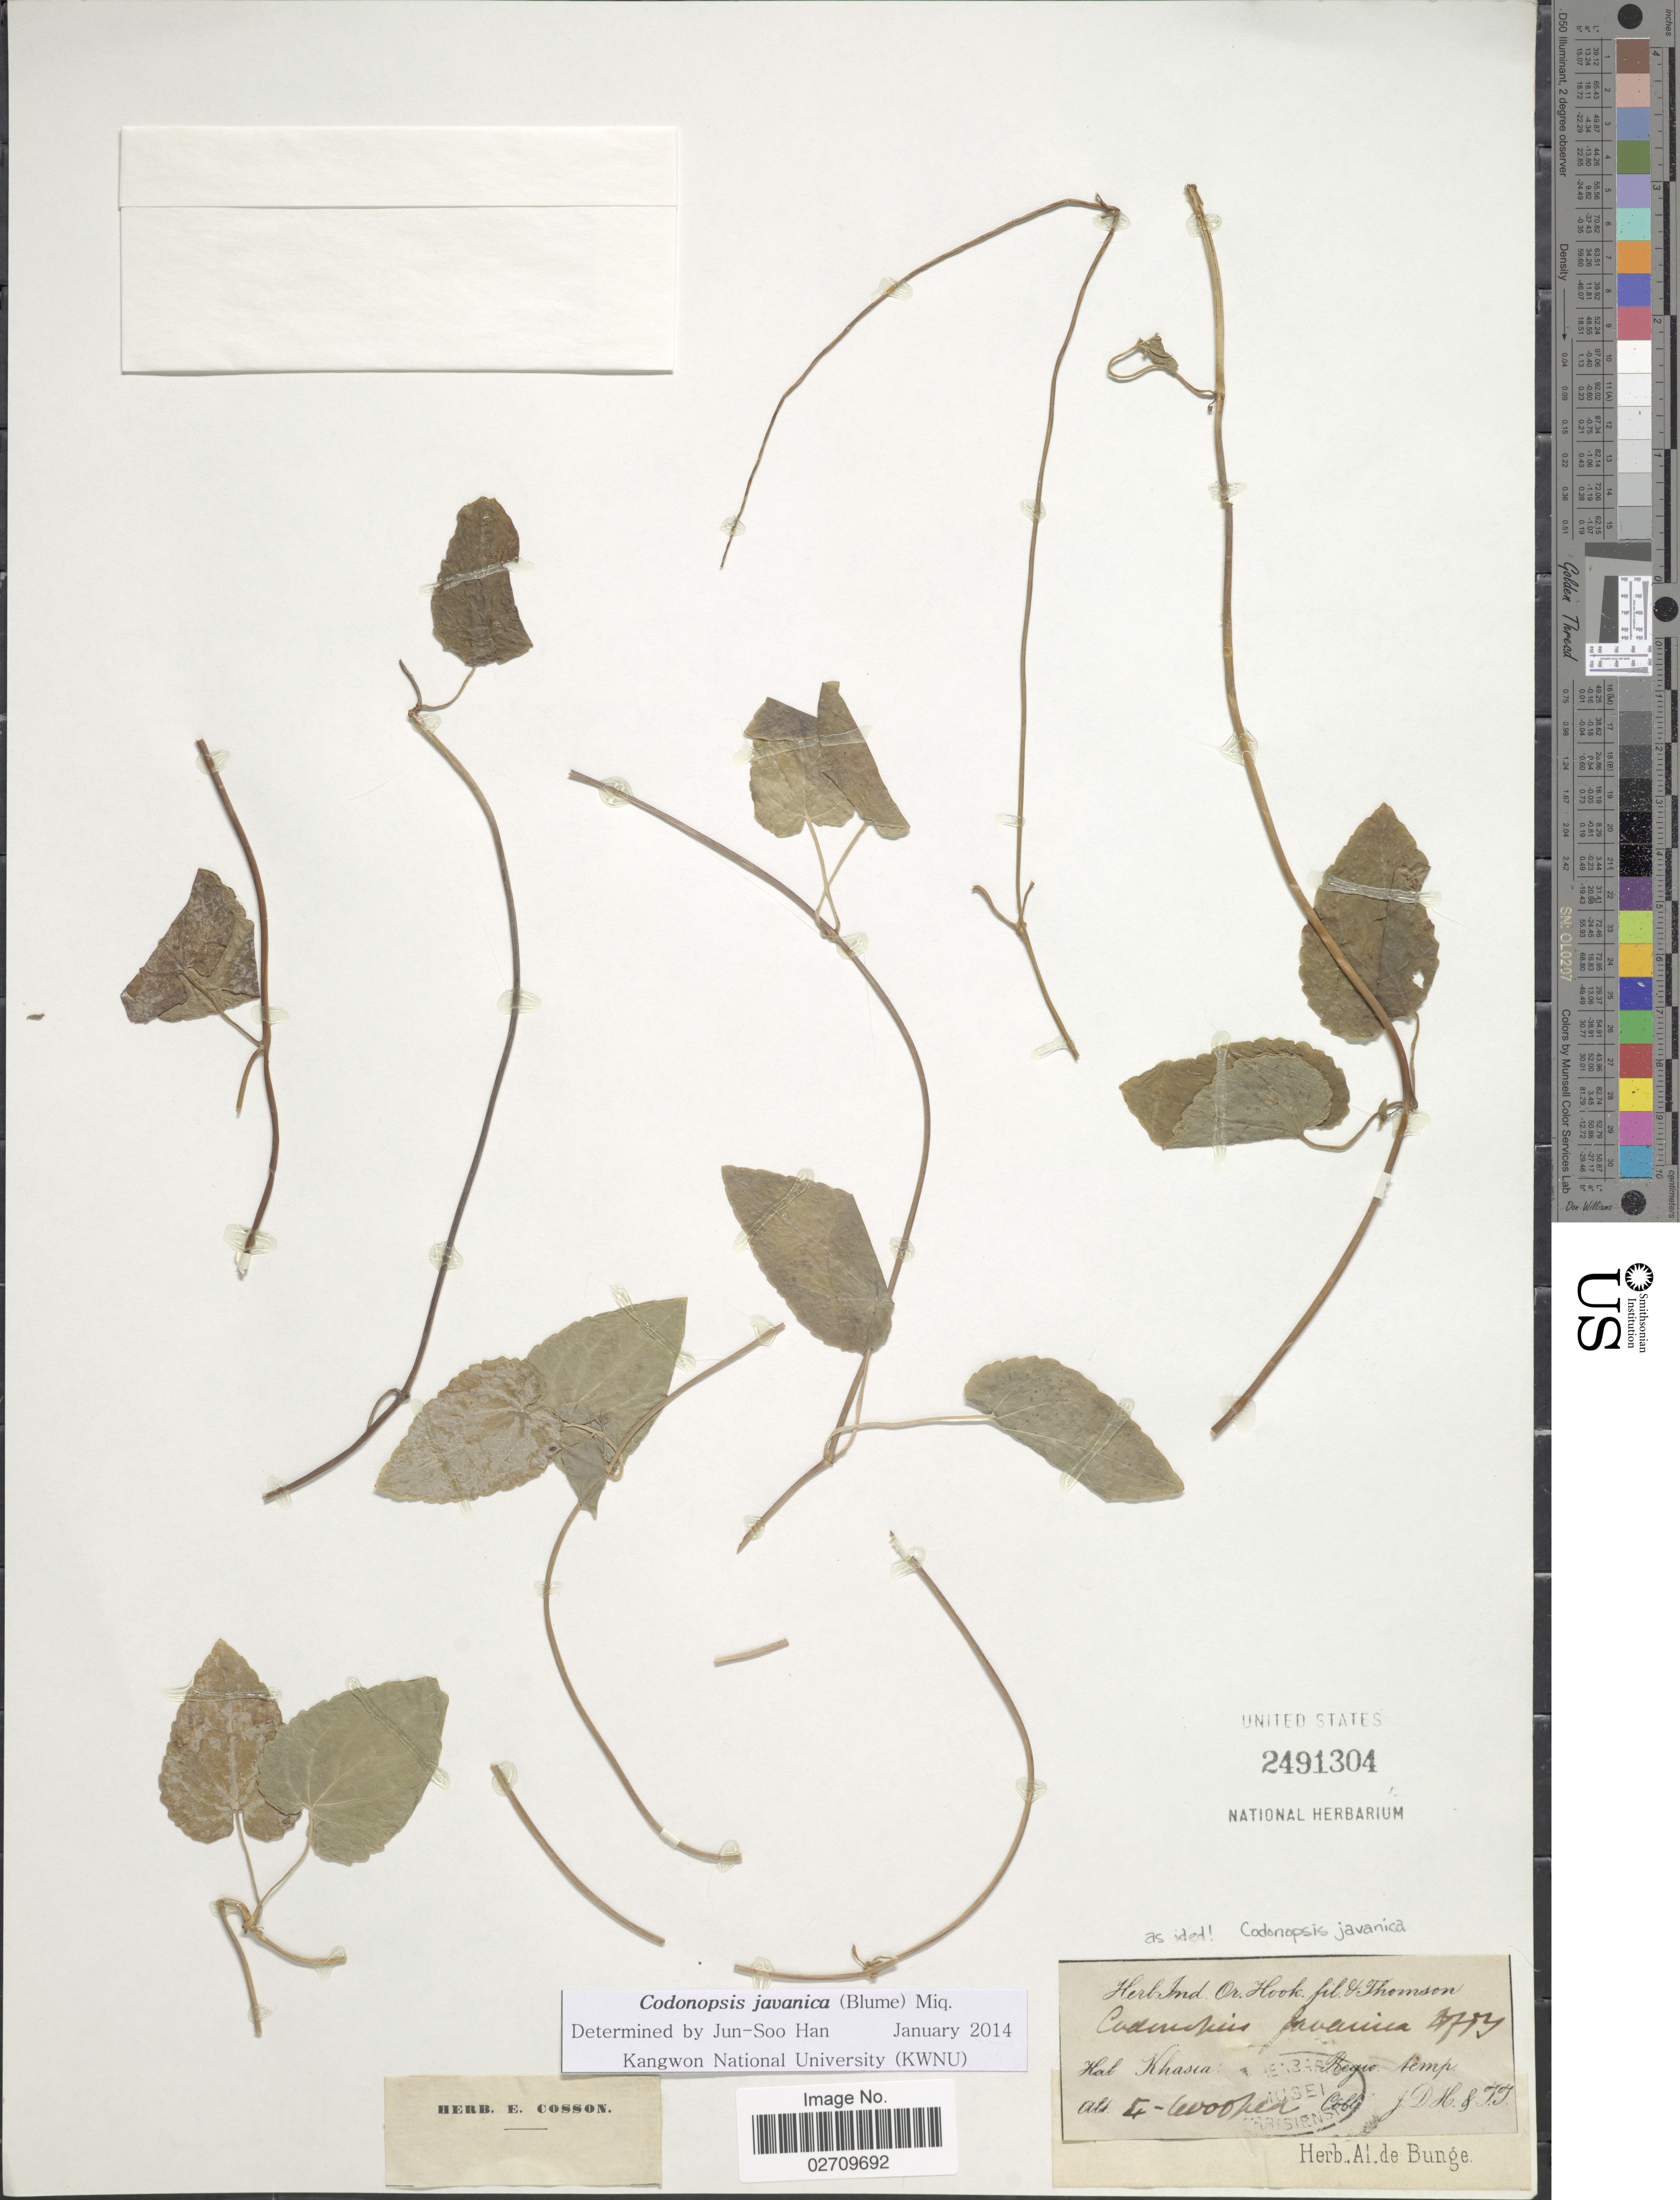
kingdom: Plantae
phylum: Tracheophyta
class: Magnoliopsida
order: Asterales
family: Campanulaceae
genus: Codonopsis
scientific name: Codonopsis javanica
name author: (Blume) Hook. f. & Thomson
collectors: J. D. H. & T. Thomson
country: India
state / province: Meghalaya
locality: Khasia, Regio Temp.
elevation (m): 1219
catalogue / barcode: US 2491304